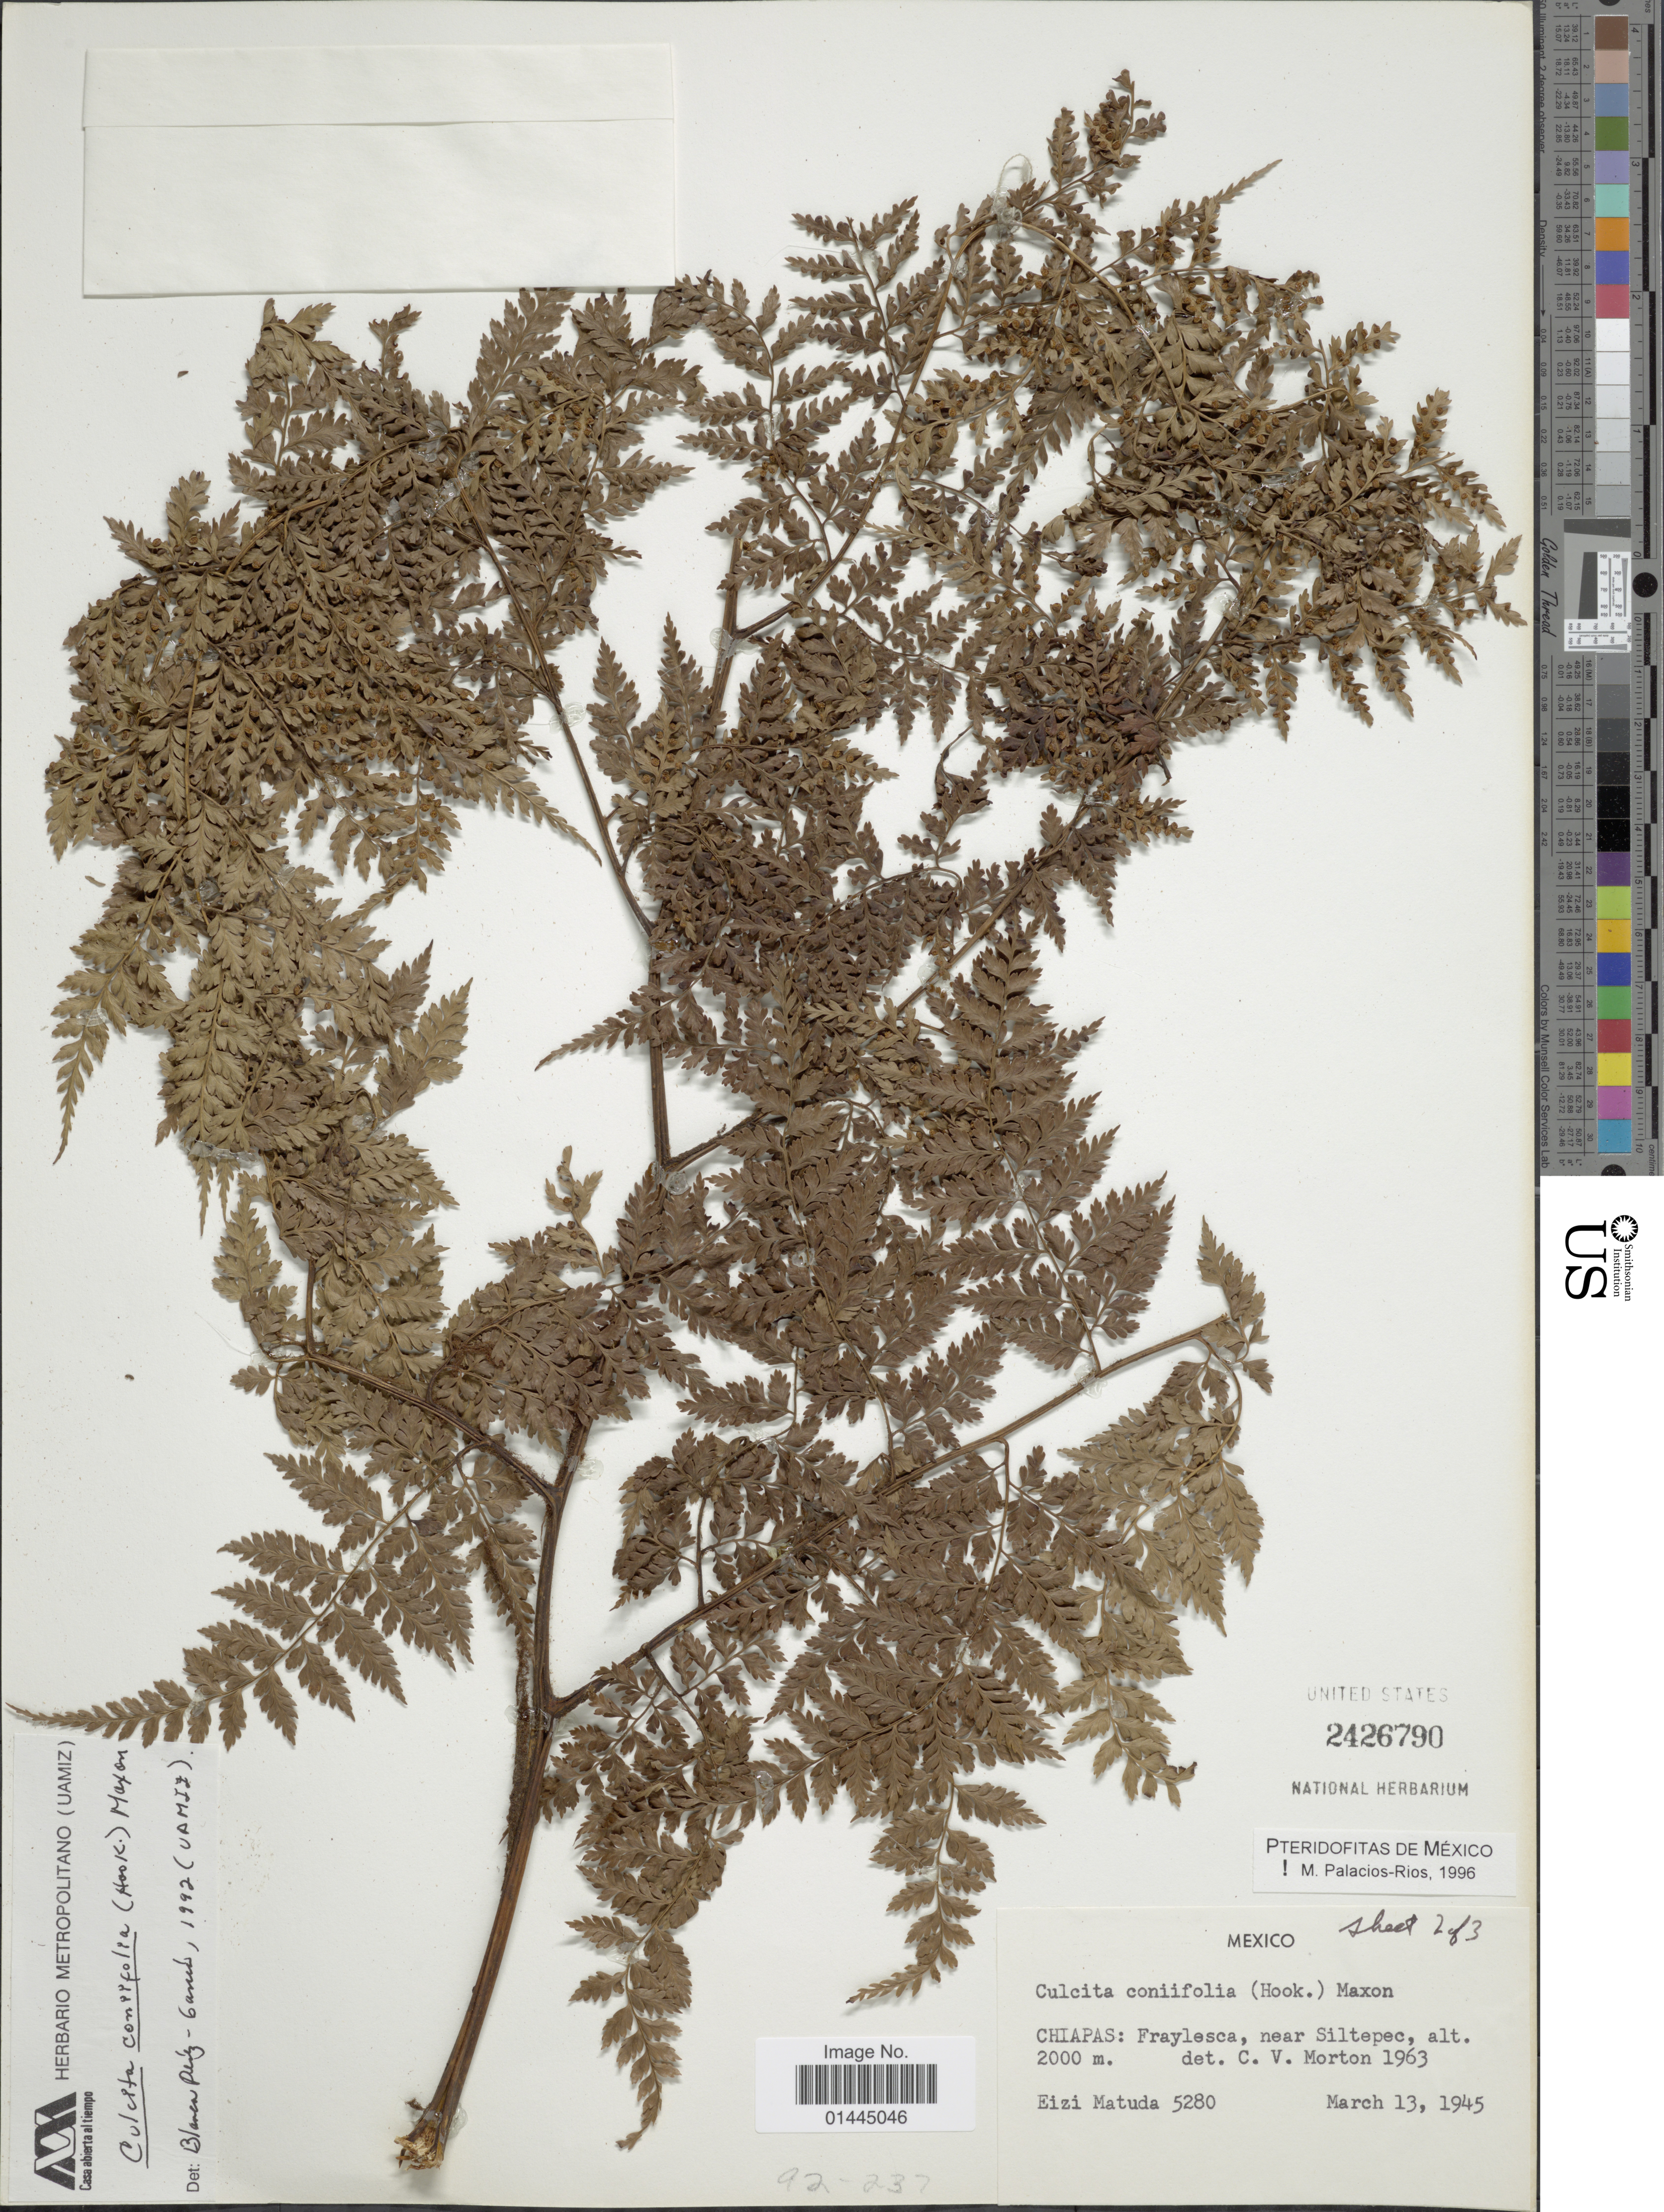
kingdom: Plantae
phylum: Tracheophyta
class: Polypodiopsida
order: Cyatheales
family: Culcitaceae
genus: Culcita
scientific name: Culcita coniifolia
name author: (Hook.) Maxon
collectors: E. Matuda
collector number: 5280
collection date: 1945-03-13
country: Mexico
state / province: Chiapas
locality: Fraylesca, near Siltepec.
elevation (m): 2000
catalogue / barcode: US 2426790